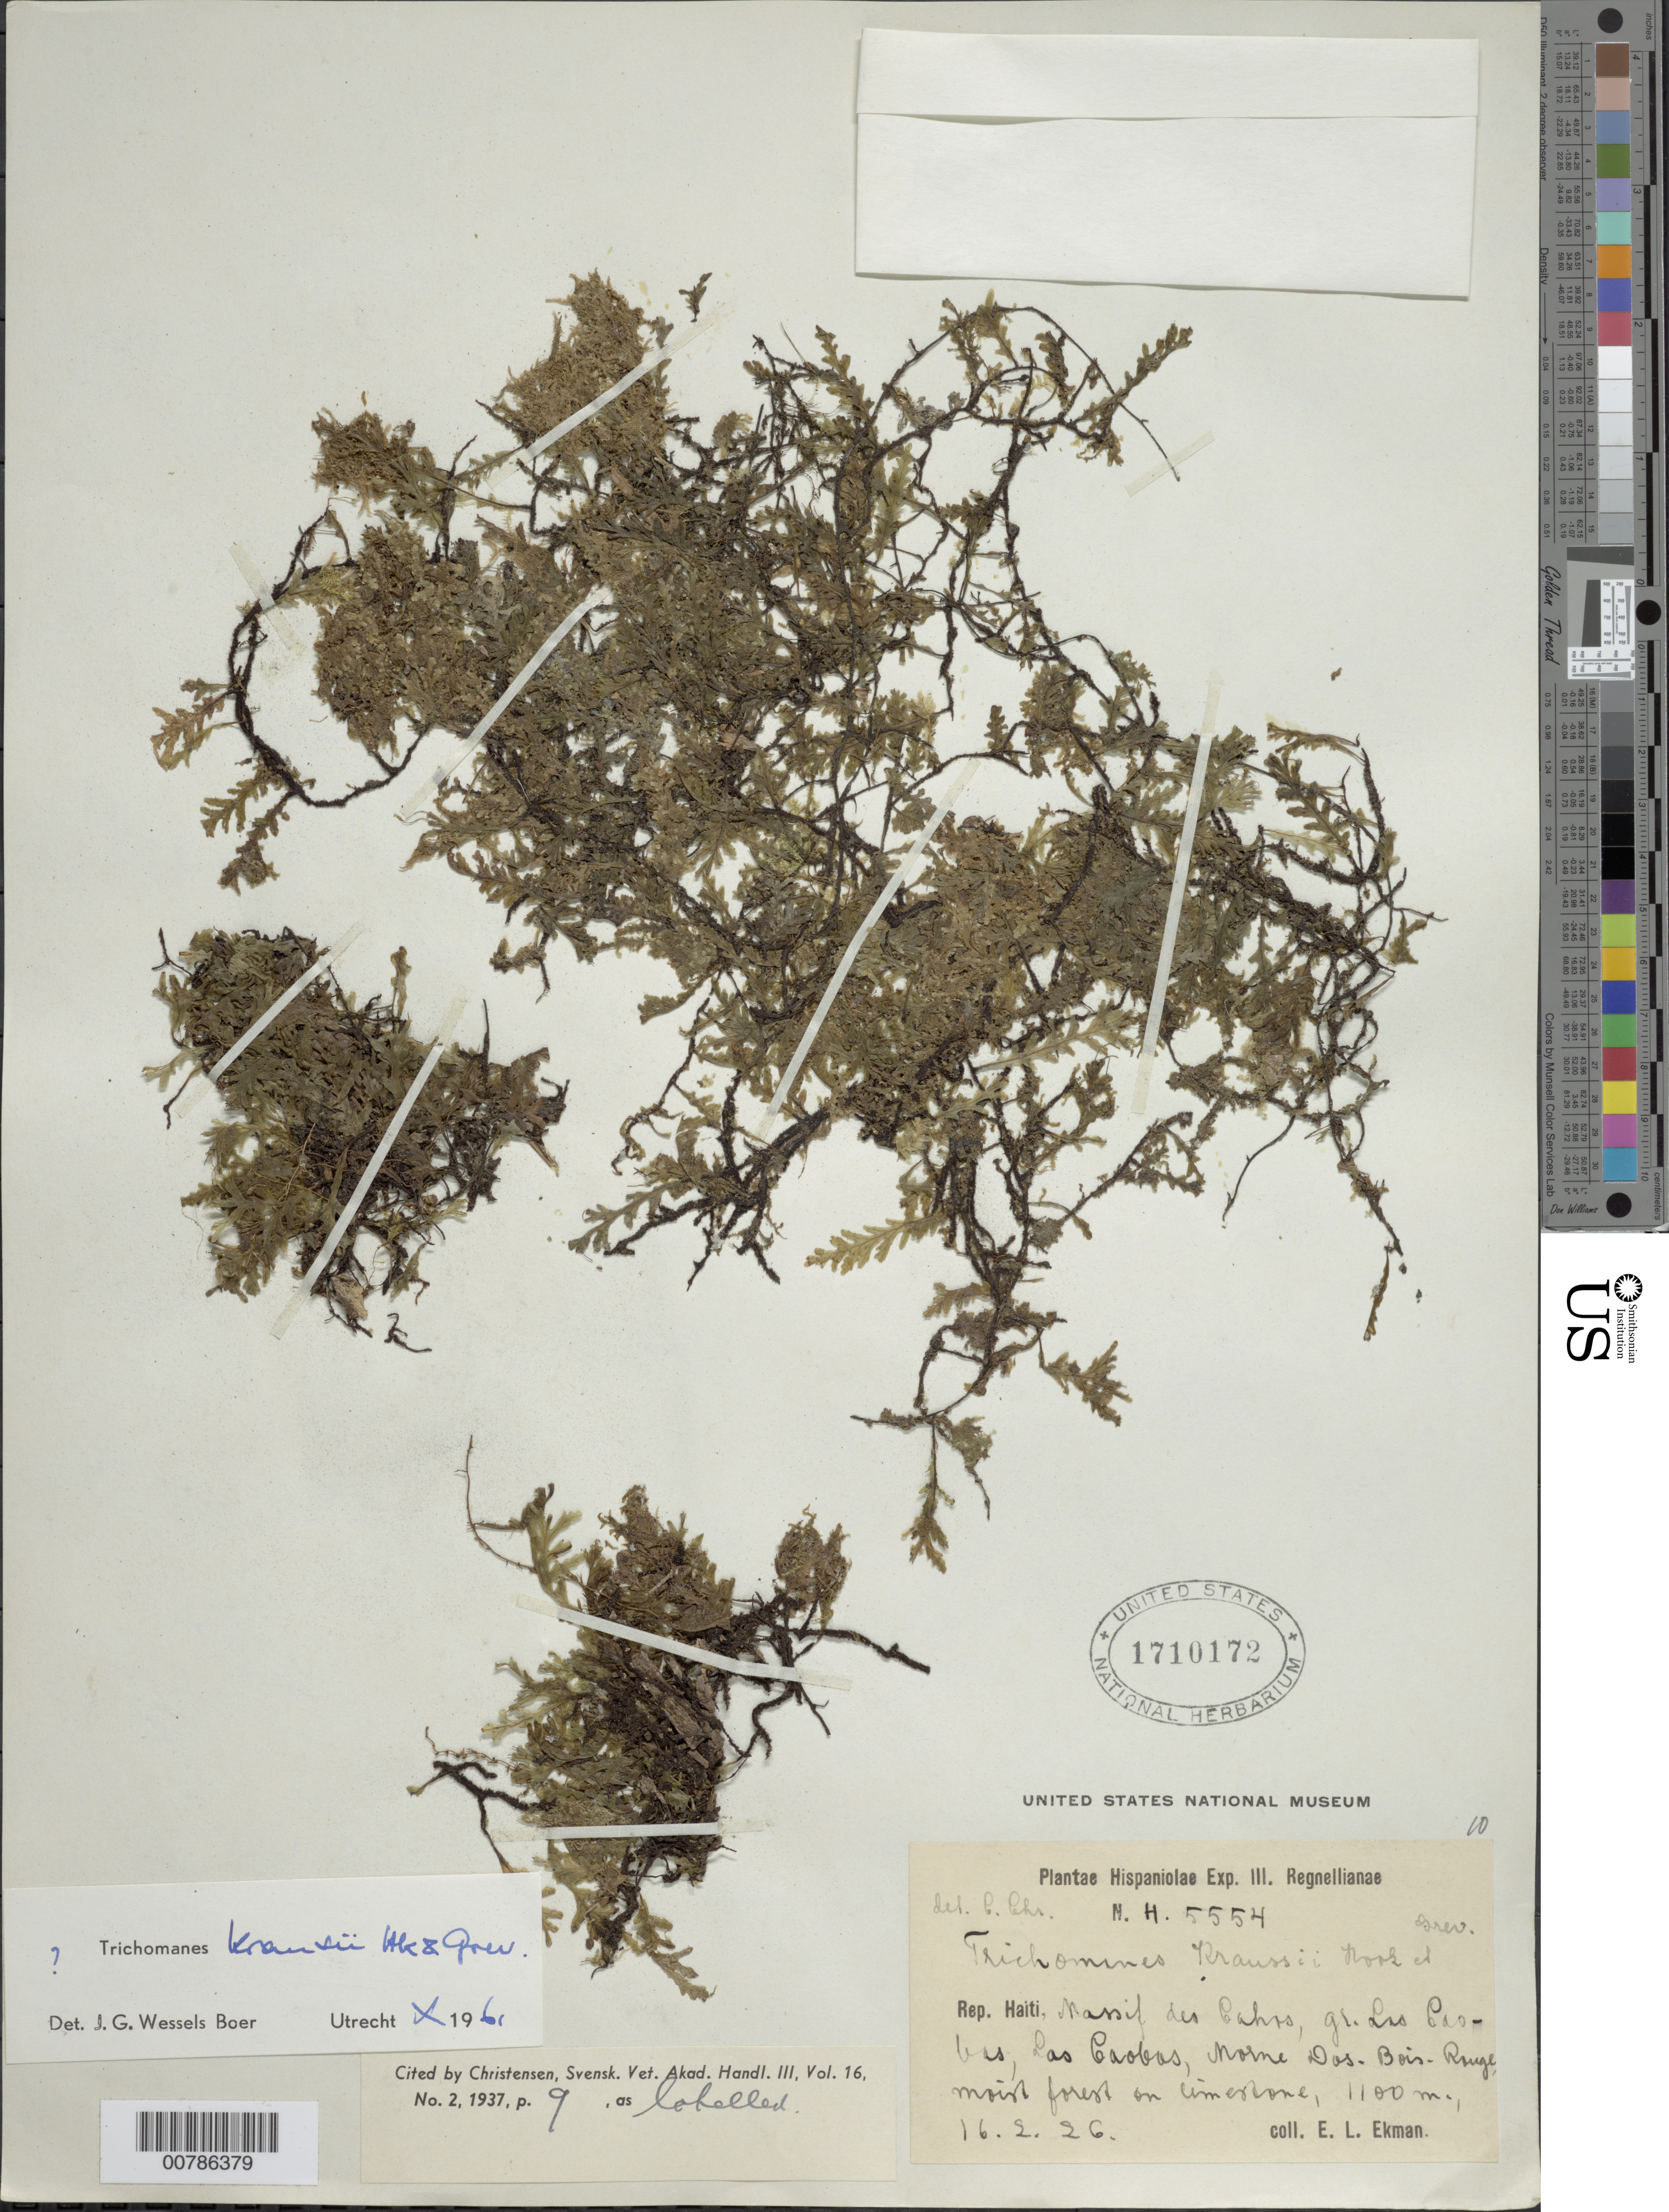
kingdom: Plantae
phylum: Tracheophyta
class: Polypodiopsida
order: Hymenophyllales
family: Hymenophyllaceae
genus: Didymoglossum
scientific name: Didymoglossum kraussii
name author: (Hook. & Grev.) C. Presl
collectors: E. L. Ekman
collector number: H 5554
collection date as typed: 16 Feb 1926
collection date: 1926-02-16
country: Haiti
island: Hispaniola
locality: Massif des Cahos, gr. Los Caobas, Las Caobas, Morne Dos-Bois-Rouge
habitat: Moist forest on limestone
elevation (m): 1100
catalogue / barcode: US 1710172